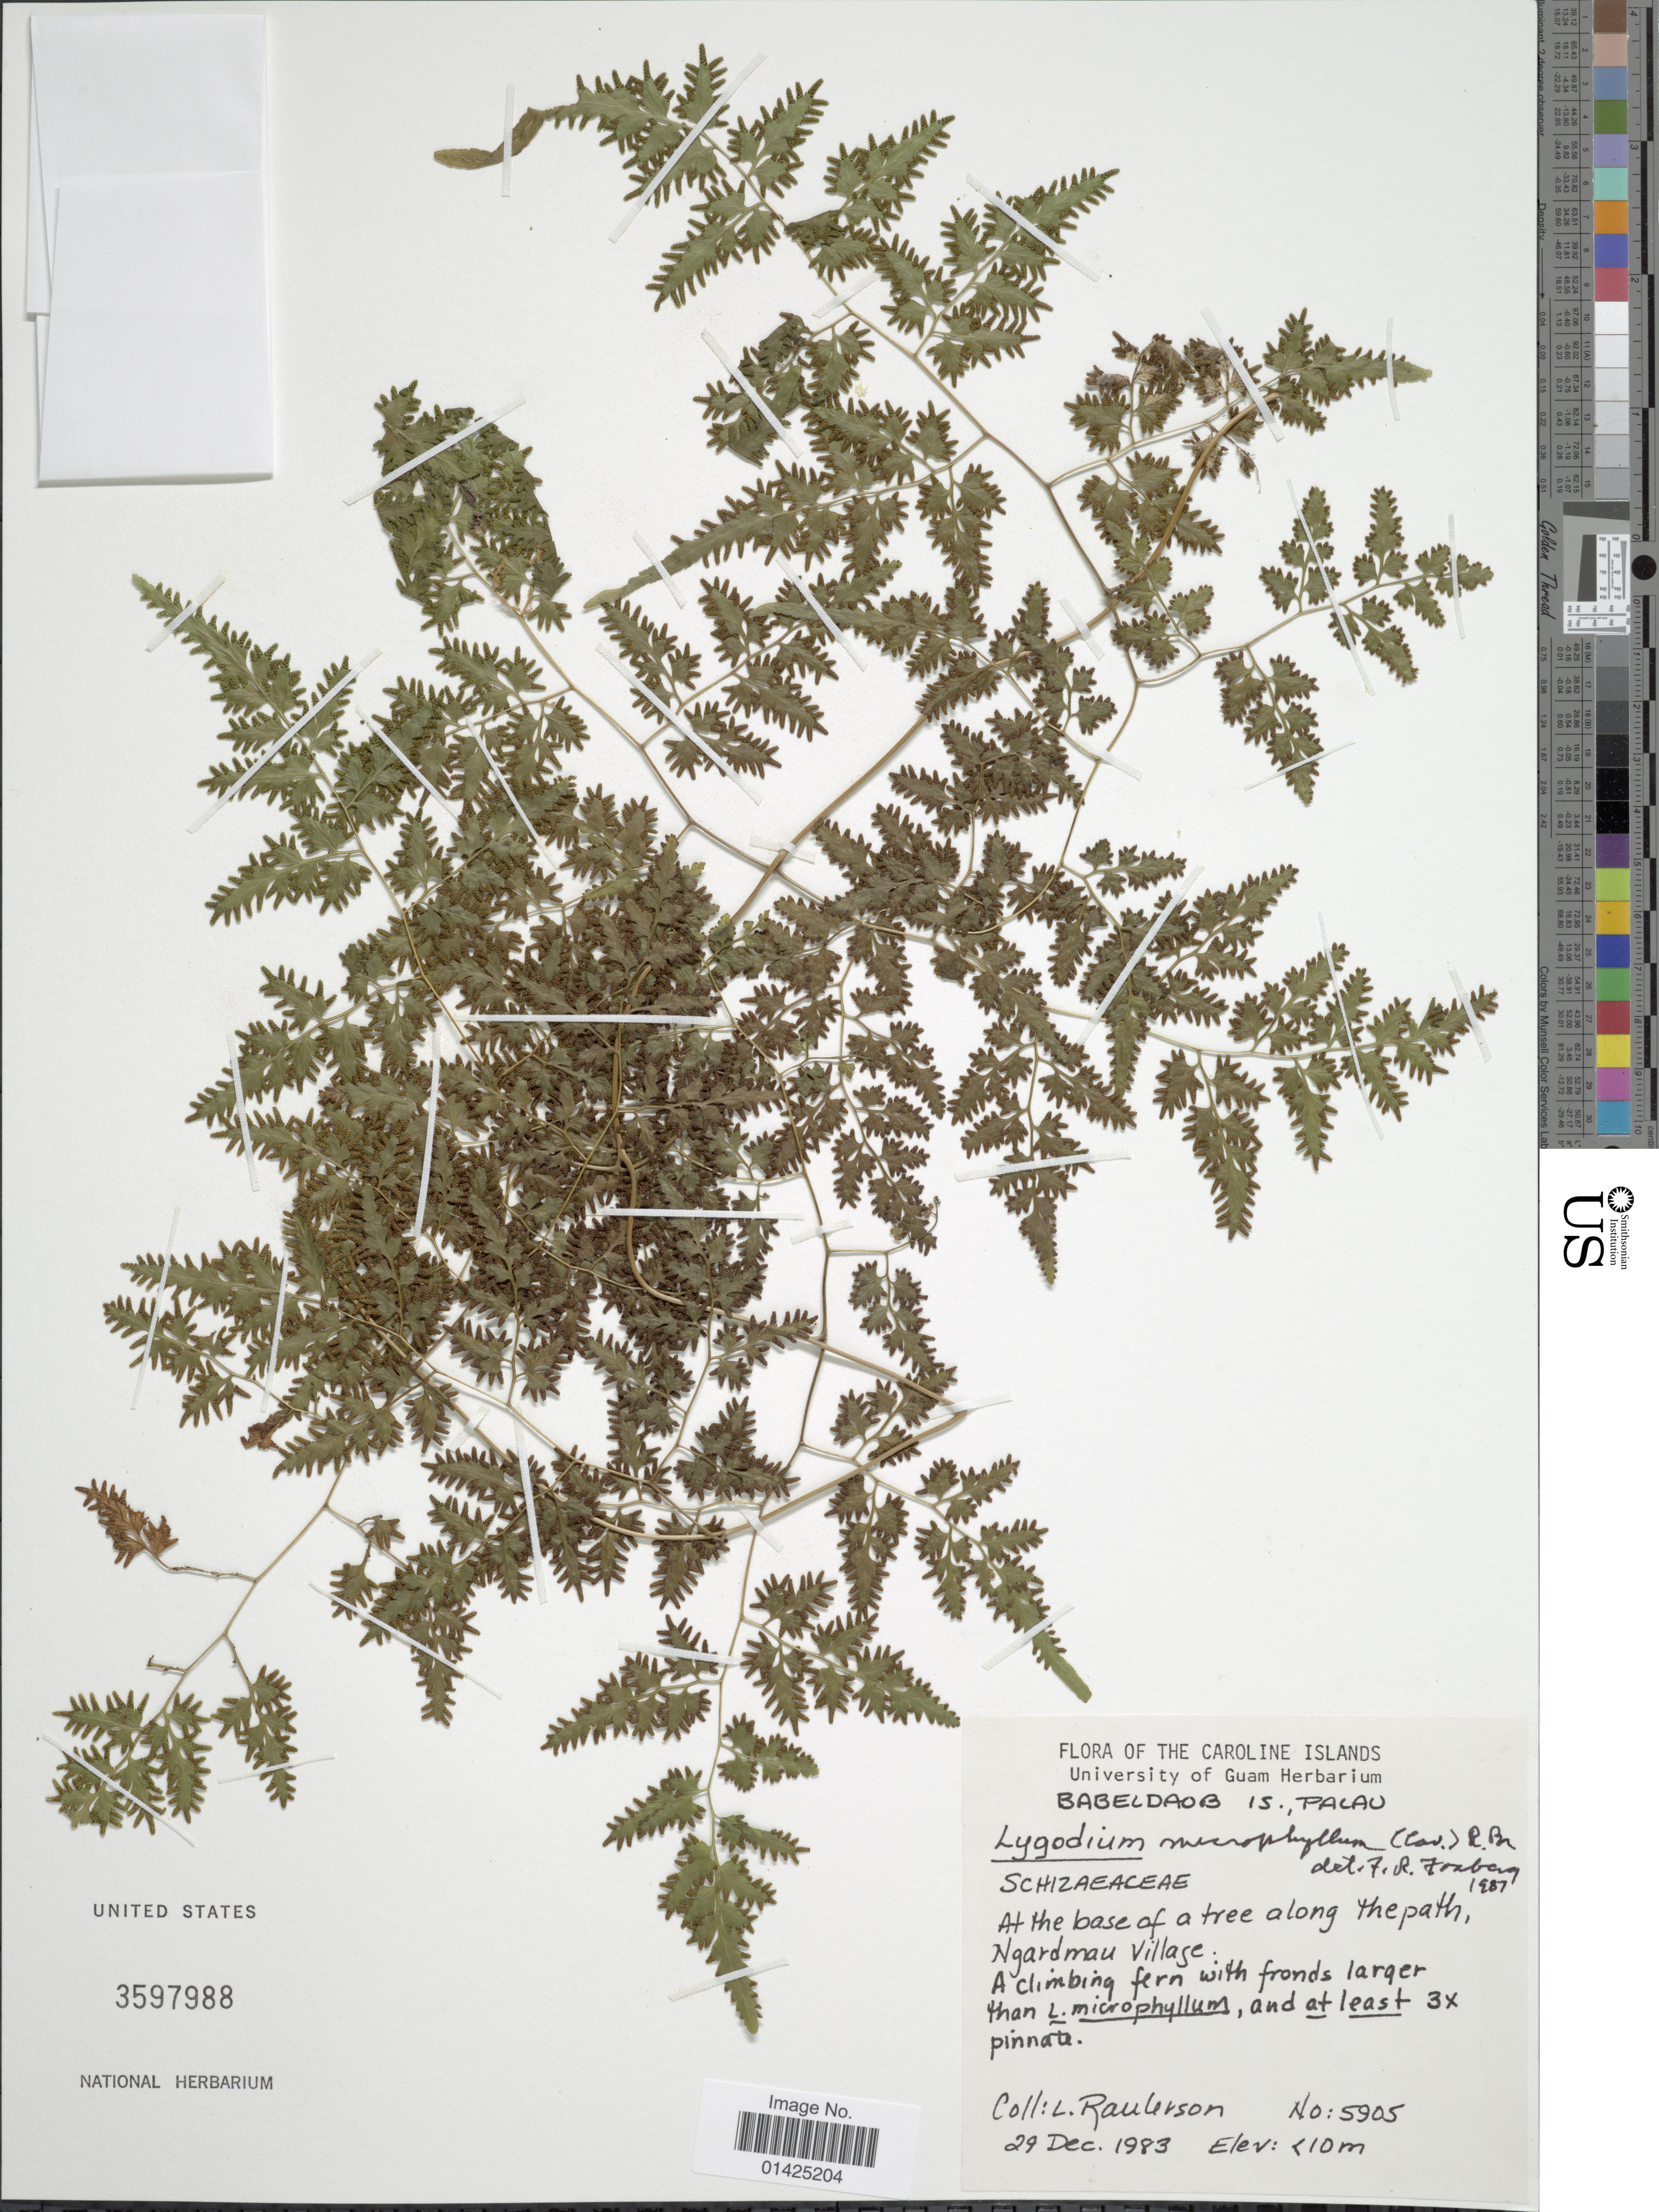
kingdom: Plantae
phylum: Tracheophyta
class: Polypodiopsida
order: Schizaeales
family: Lygodiaceae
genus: Lygodium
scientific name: Lygodium microphyllum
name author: (Cav.) R. Br.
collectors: L. Raulerson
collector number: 5905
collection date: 1983-12-29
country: Palau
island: Babeldaob [Babelthuap]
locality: Babbeldaob, Palau, At the base of a tree along the path, Ngardmau Village.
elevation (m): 10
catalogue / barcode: US 3597988